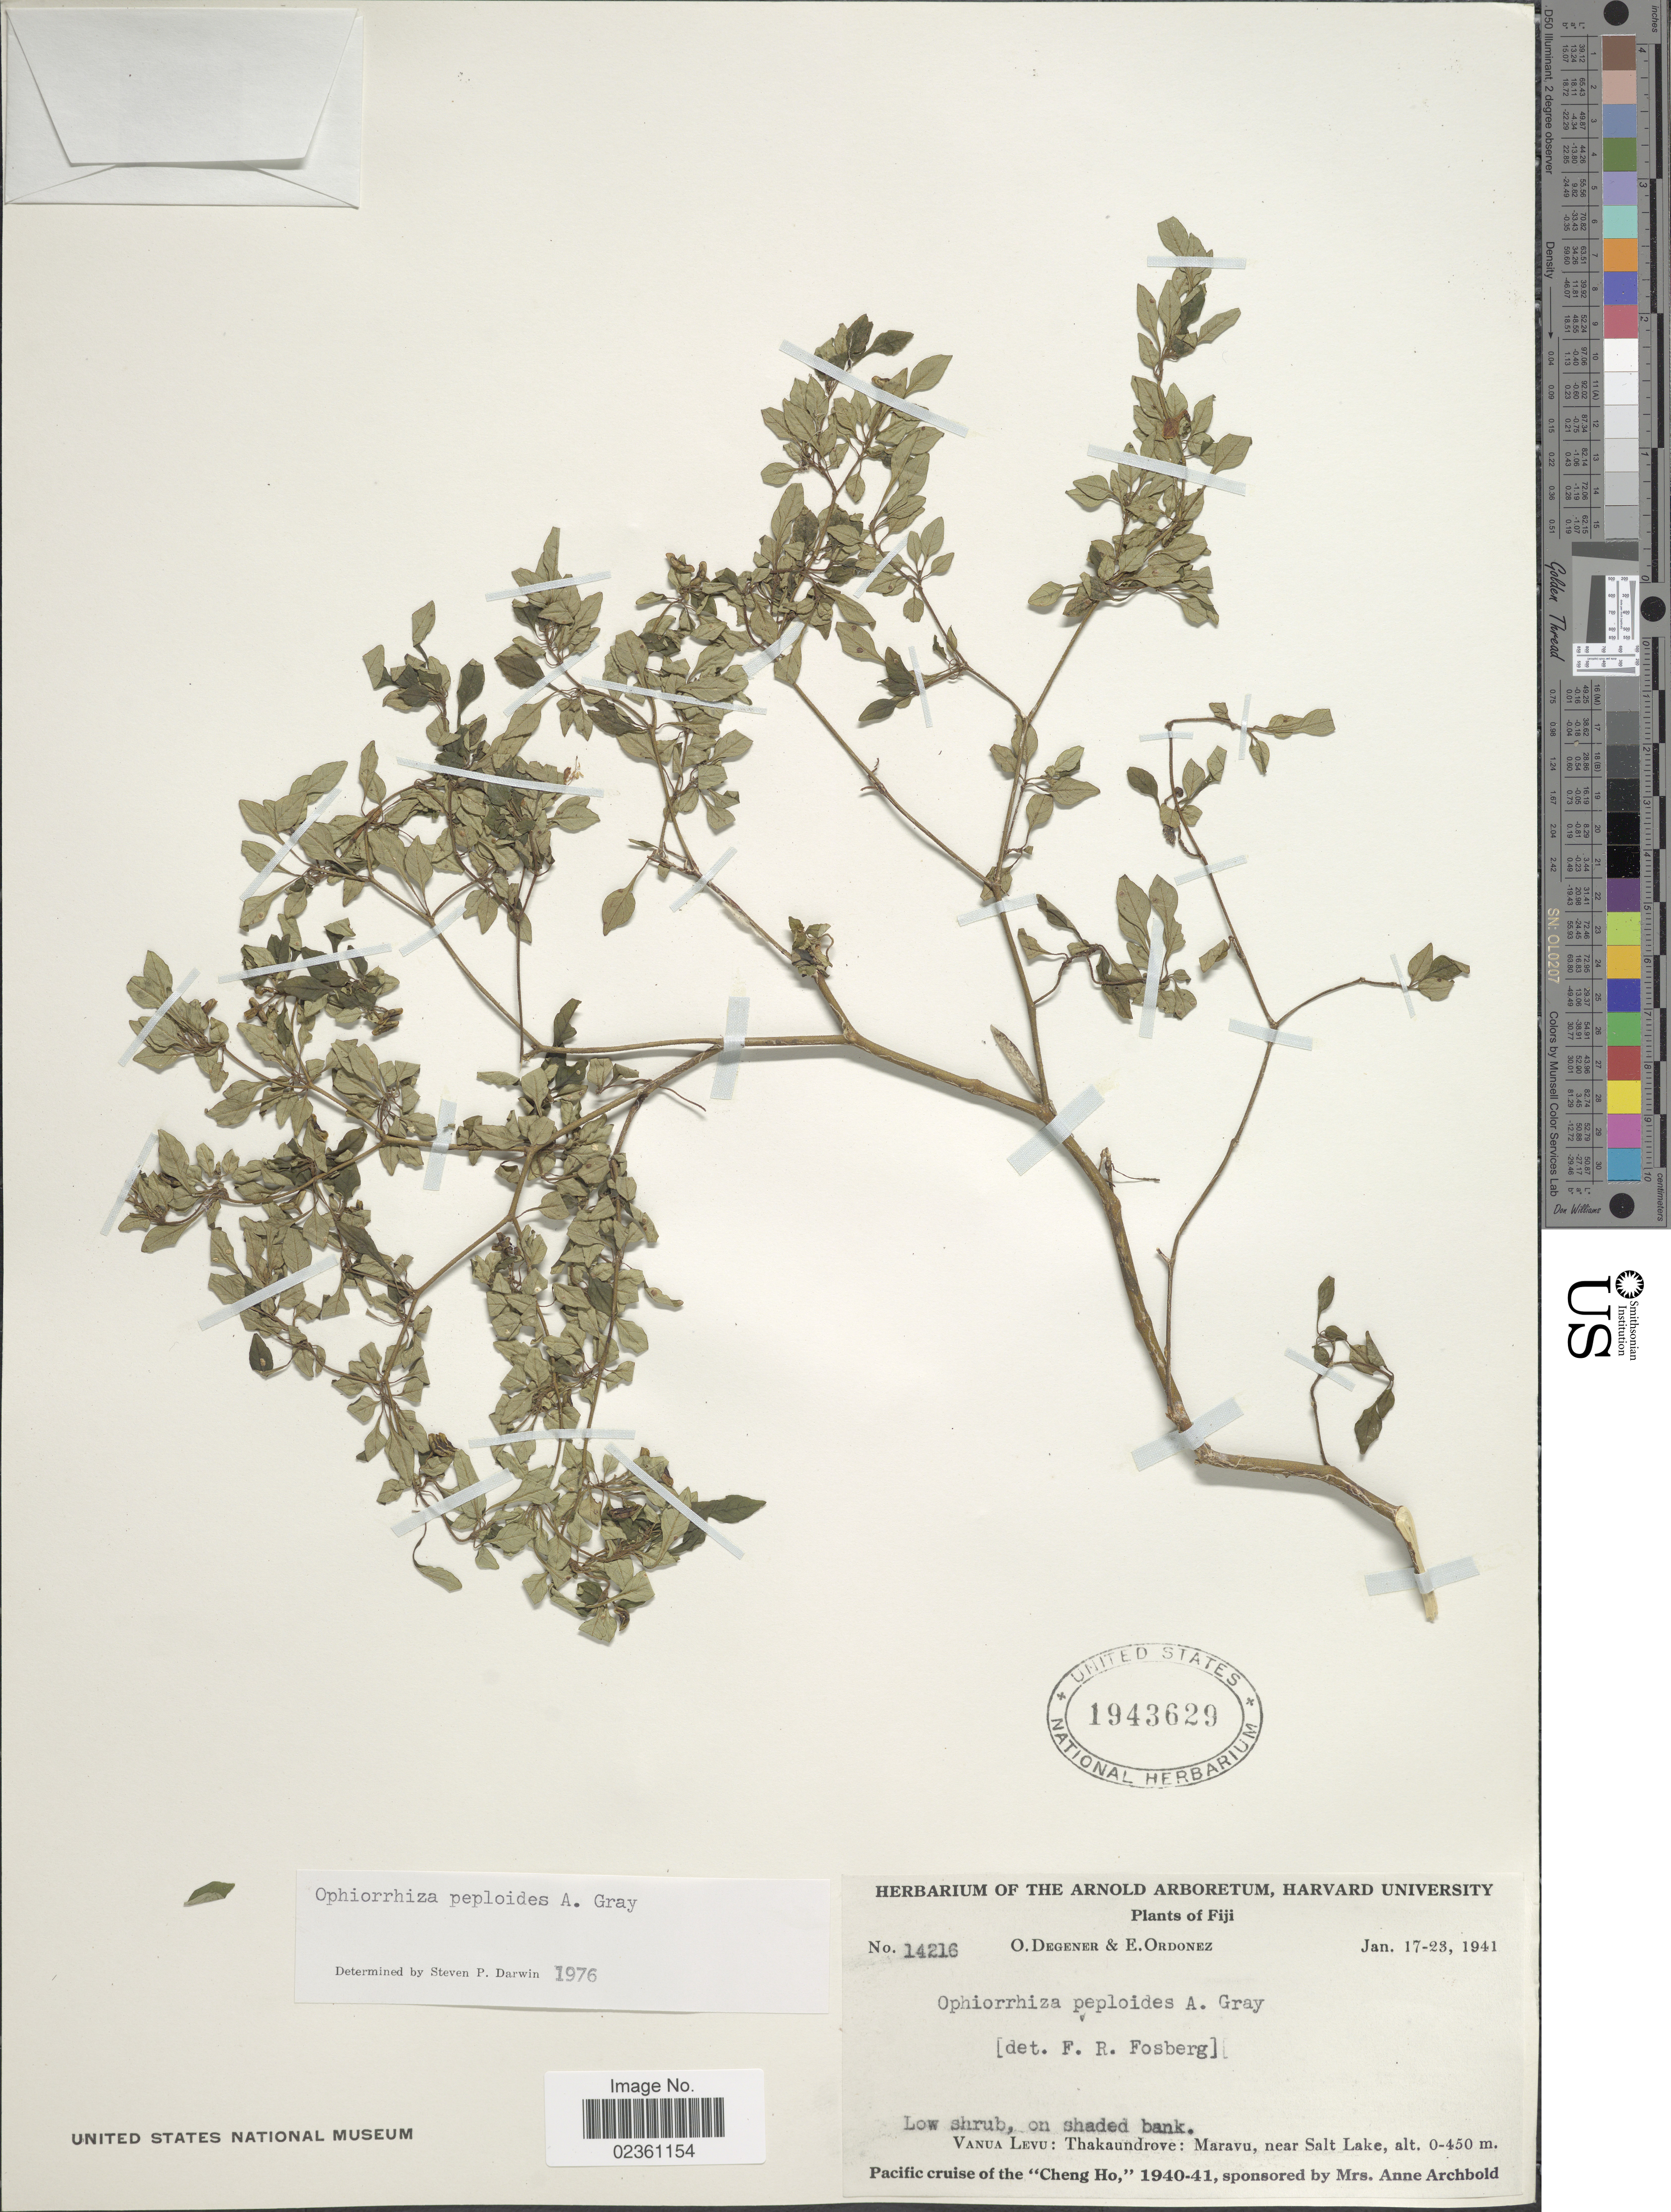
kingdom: Plantae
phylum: Tracheophyta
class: Magnoliopsida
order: Gentianales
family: Rubiaceae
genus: Ophiorrhiza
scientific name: Ophiorrhiza peploides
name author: A. Gray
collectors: O. Degener & E. Ordonez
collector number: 14216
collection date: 1941-01-17/1941-01-23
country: Fiji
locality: Low shrub, on shaded bank, Vanua Levu: Thakaundrove: Maravu, near Salt Lake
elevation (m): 0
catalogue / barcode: US 1943629